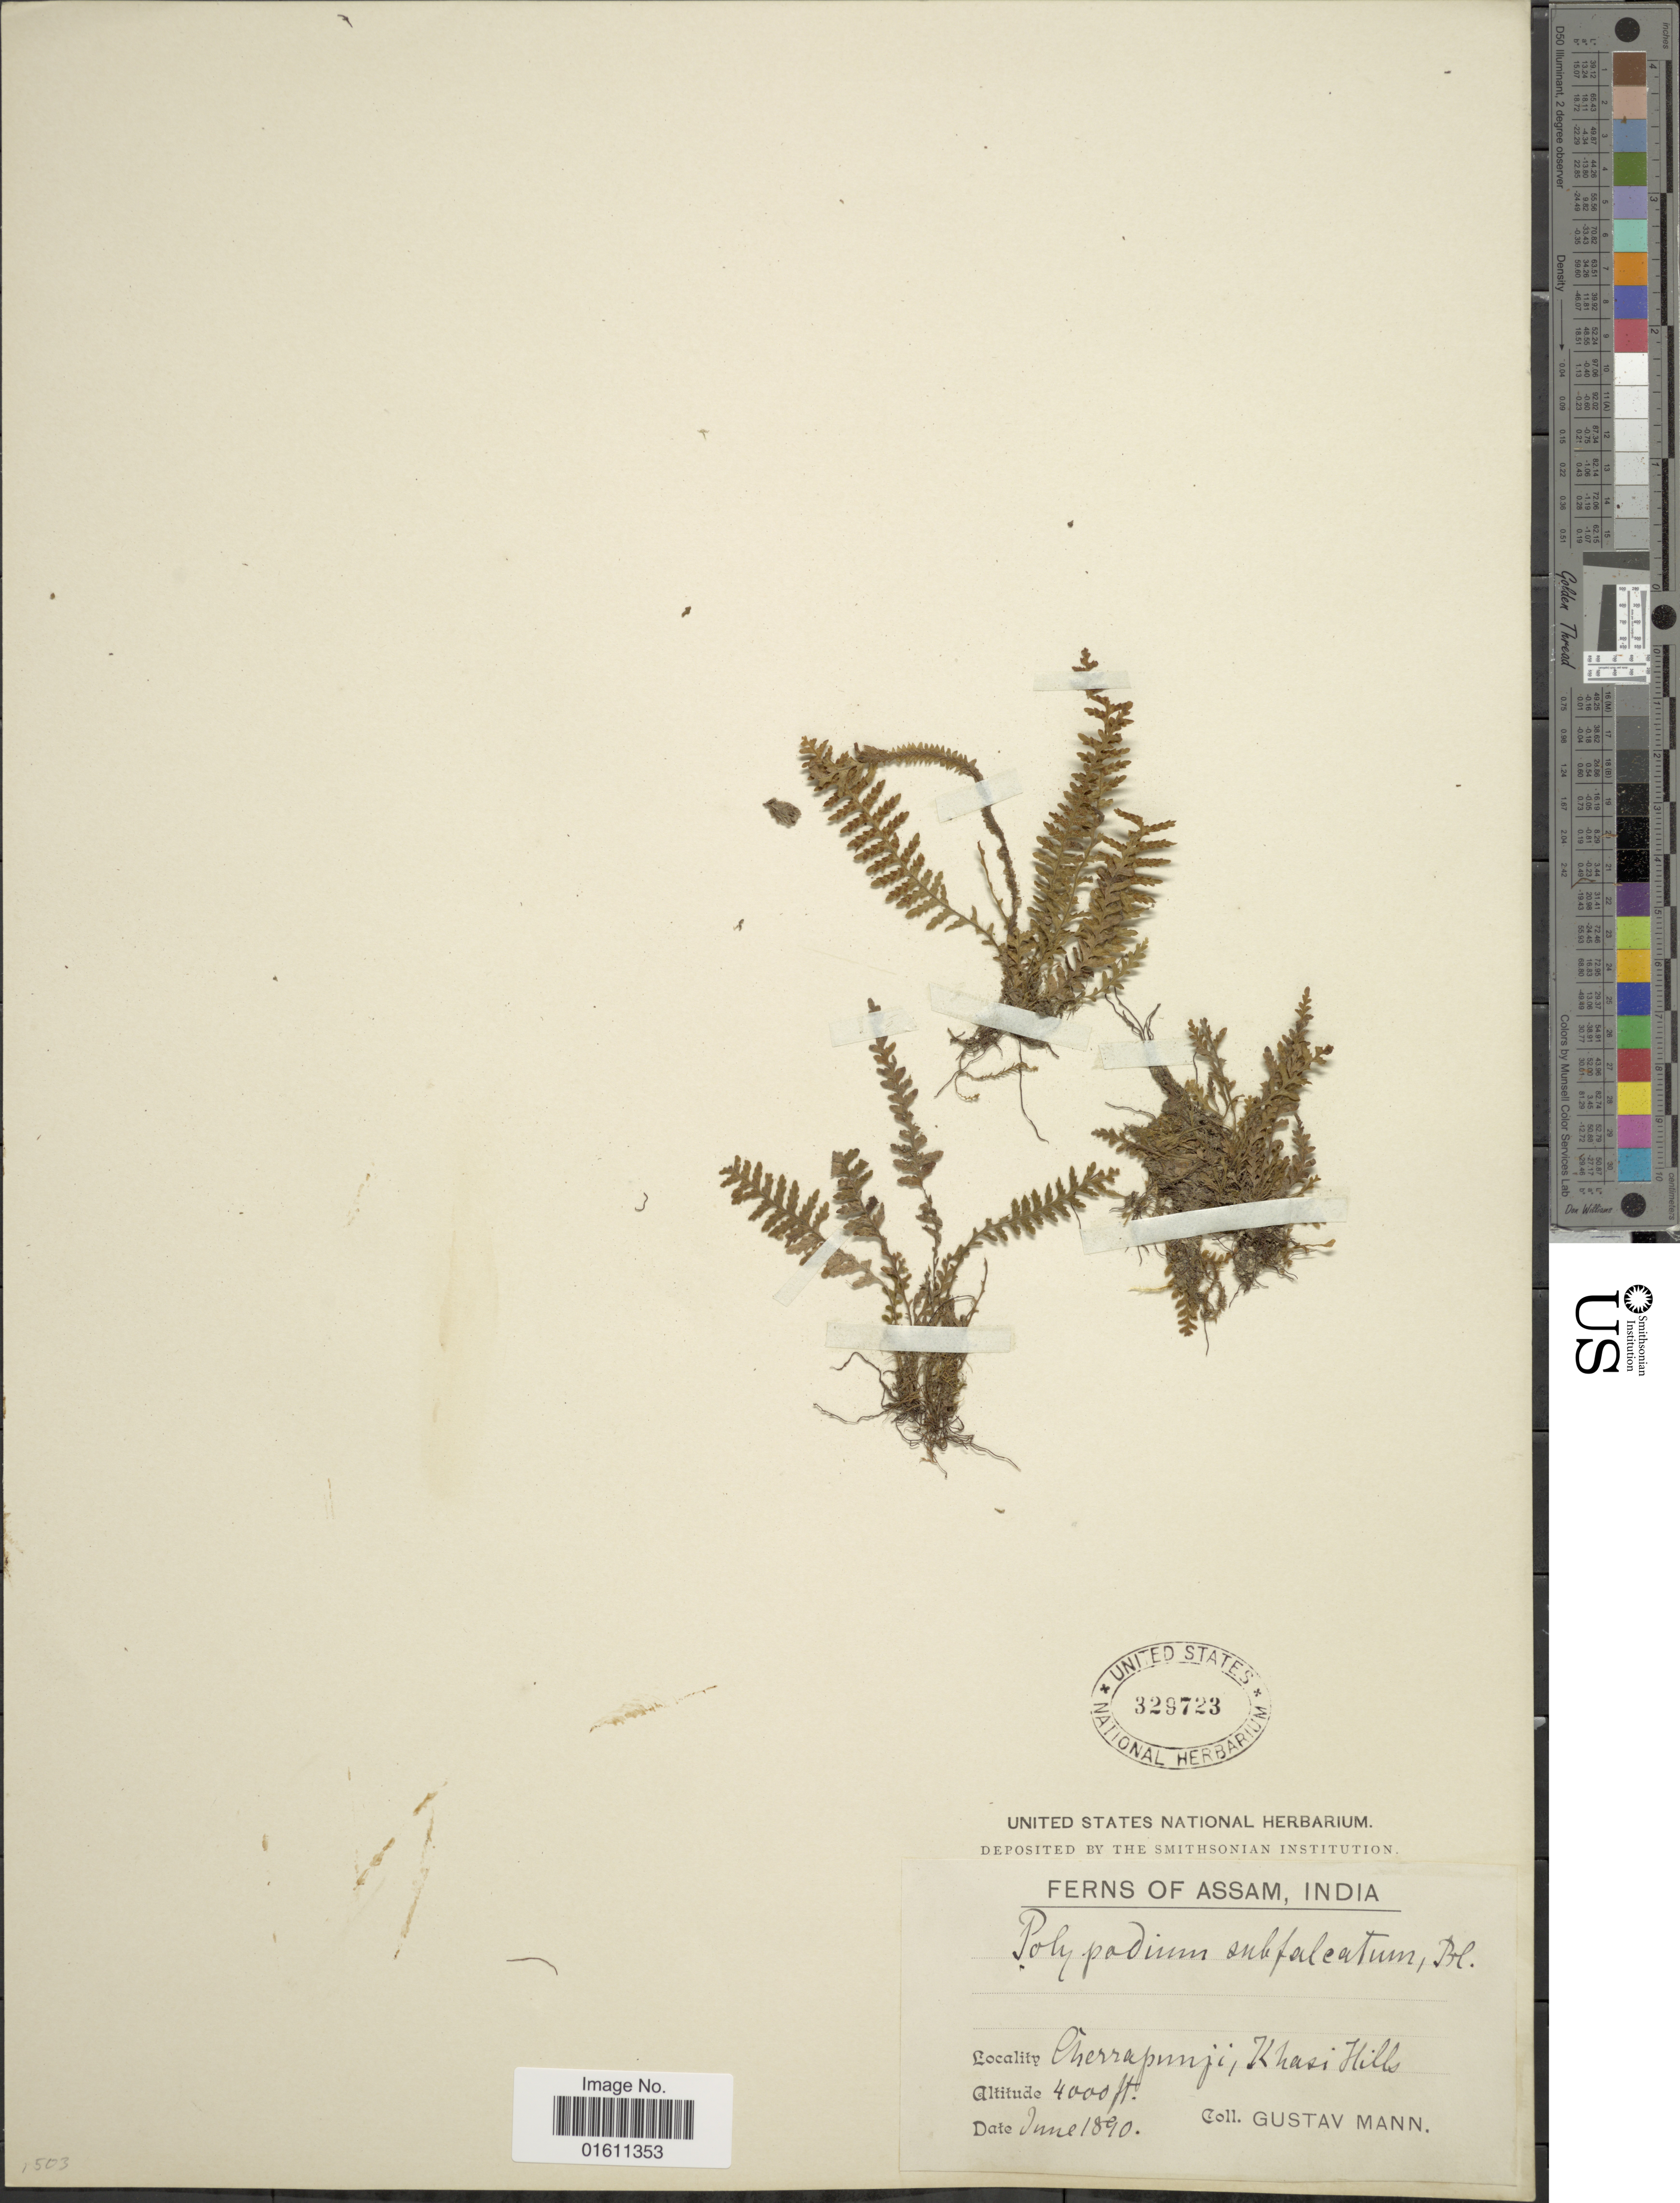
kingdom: Plantae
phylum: Tracheophyta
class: Polypodiopsida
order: Polypodiales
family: Polypodiaceae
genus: Tomophyllum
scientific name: Tomophyllum donianum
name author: (Spreng.) Fraser-Jenk. & Parris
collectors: G. Mann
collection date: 1890-06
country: India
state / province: Meghalaya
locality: Assam, India, Cherrapunji, Khasi Hills.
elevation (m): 1219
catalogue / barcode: US 329723